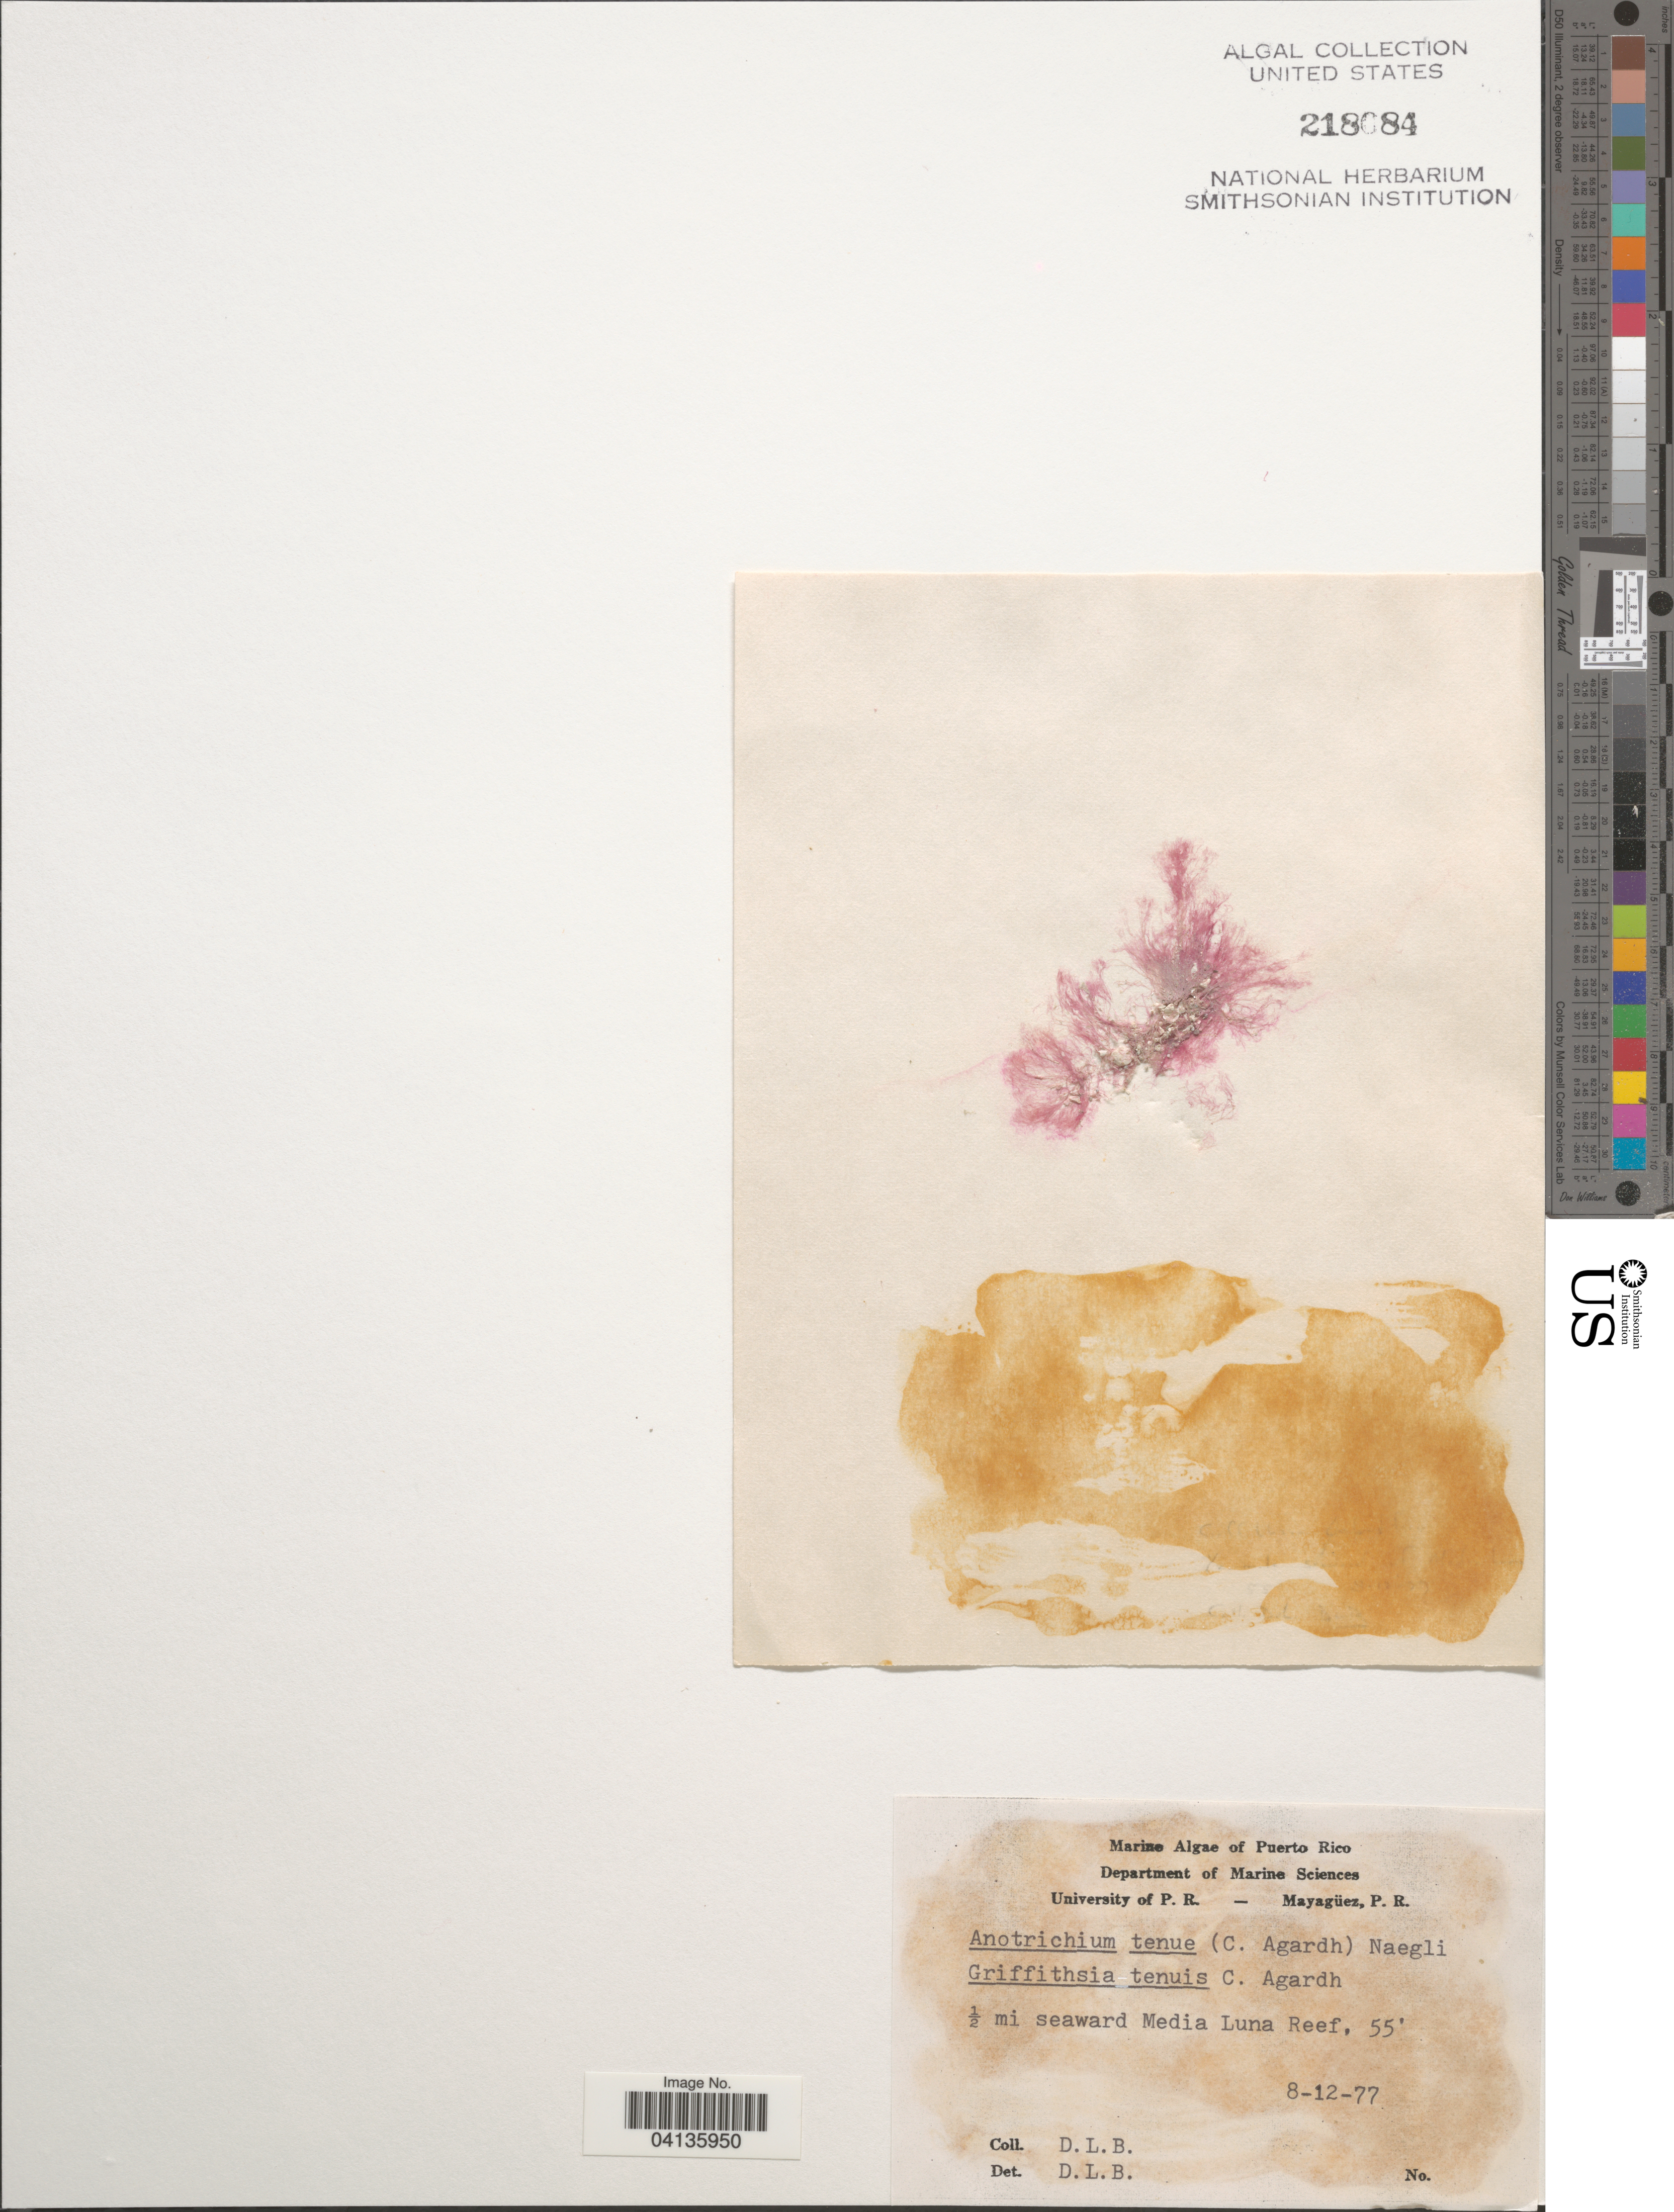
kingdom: Plantae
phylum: Rhodophyta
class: Florideophyceae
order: Ceramiales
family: Wrangeliaceae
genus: Anotrichium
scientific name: Anotrichium tenue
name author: (C. Agardh) Nägeli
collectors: D. L. B.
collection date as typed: Transcribed d/m/y: 8/12/77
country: Puerto Rico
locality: ½ mi seaward Media Luna Reef.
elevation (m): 17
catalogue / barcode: US 218084